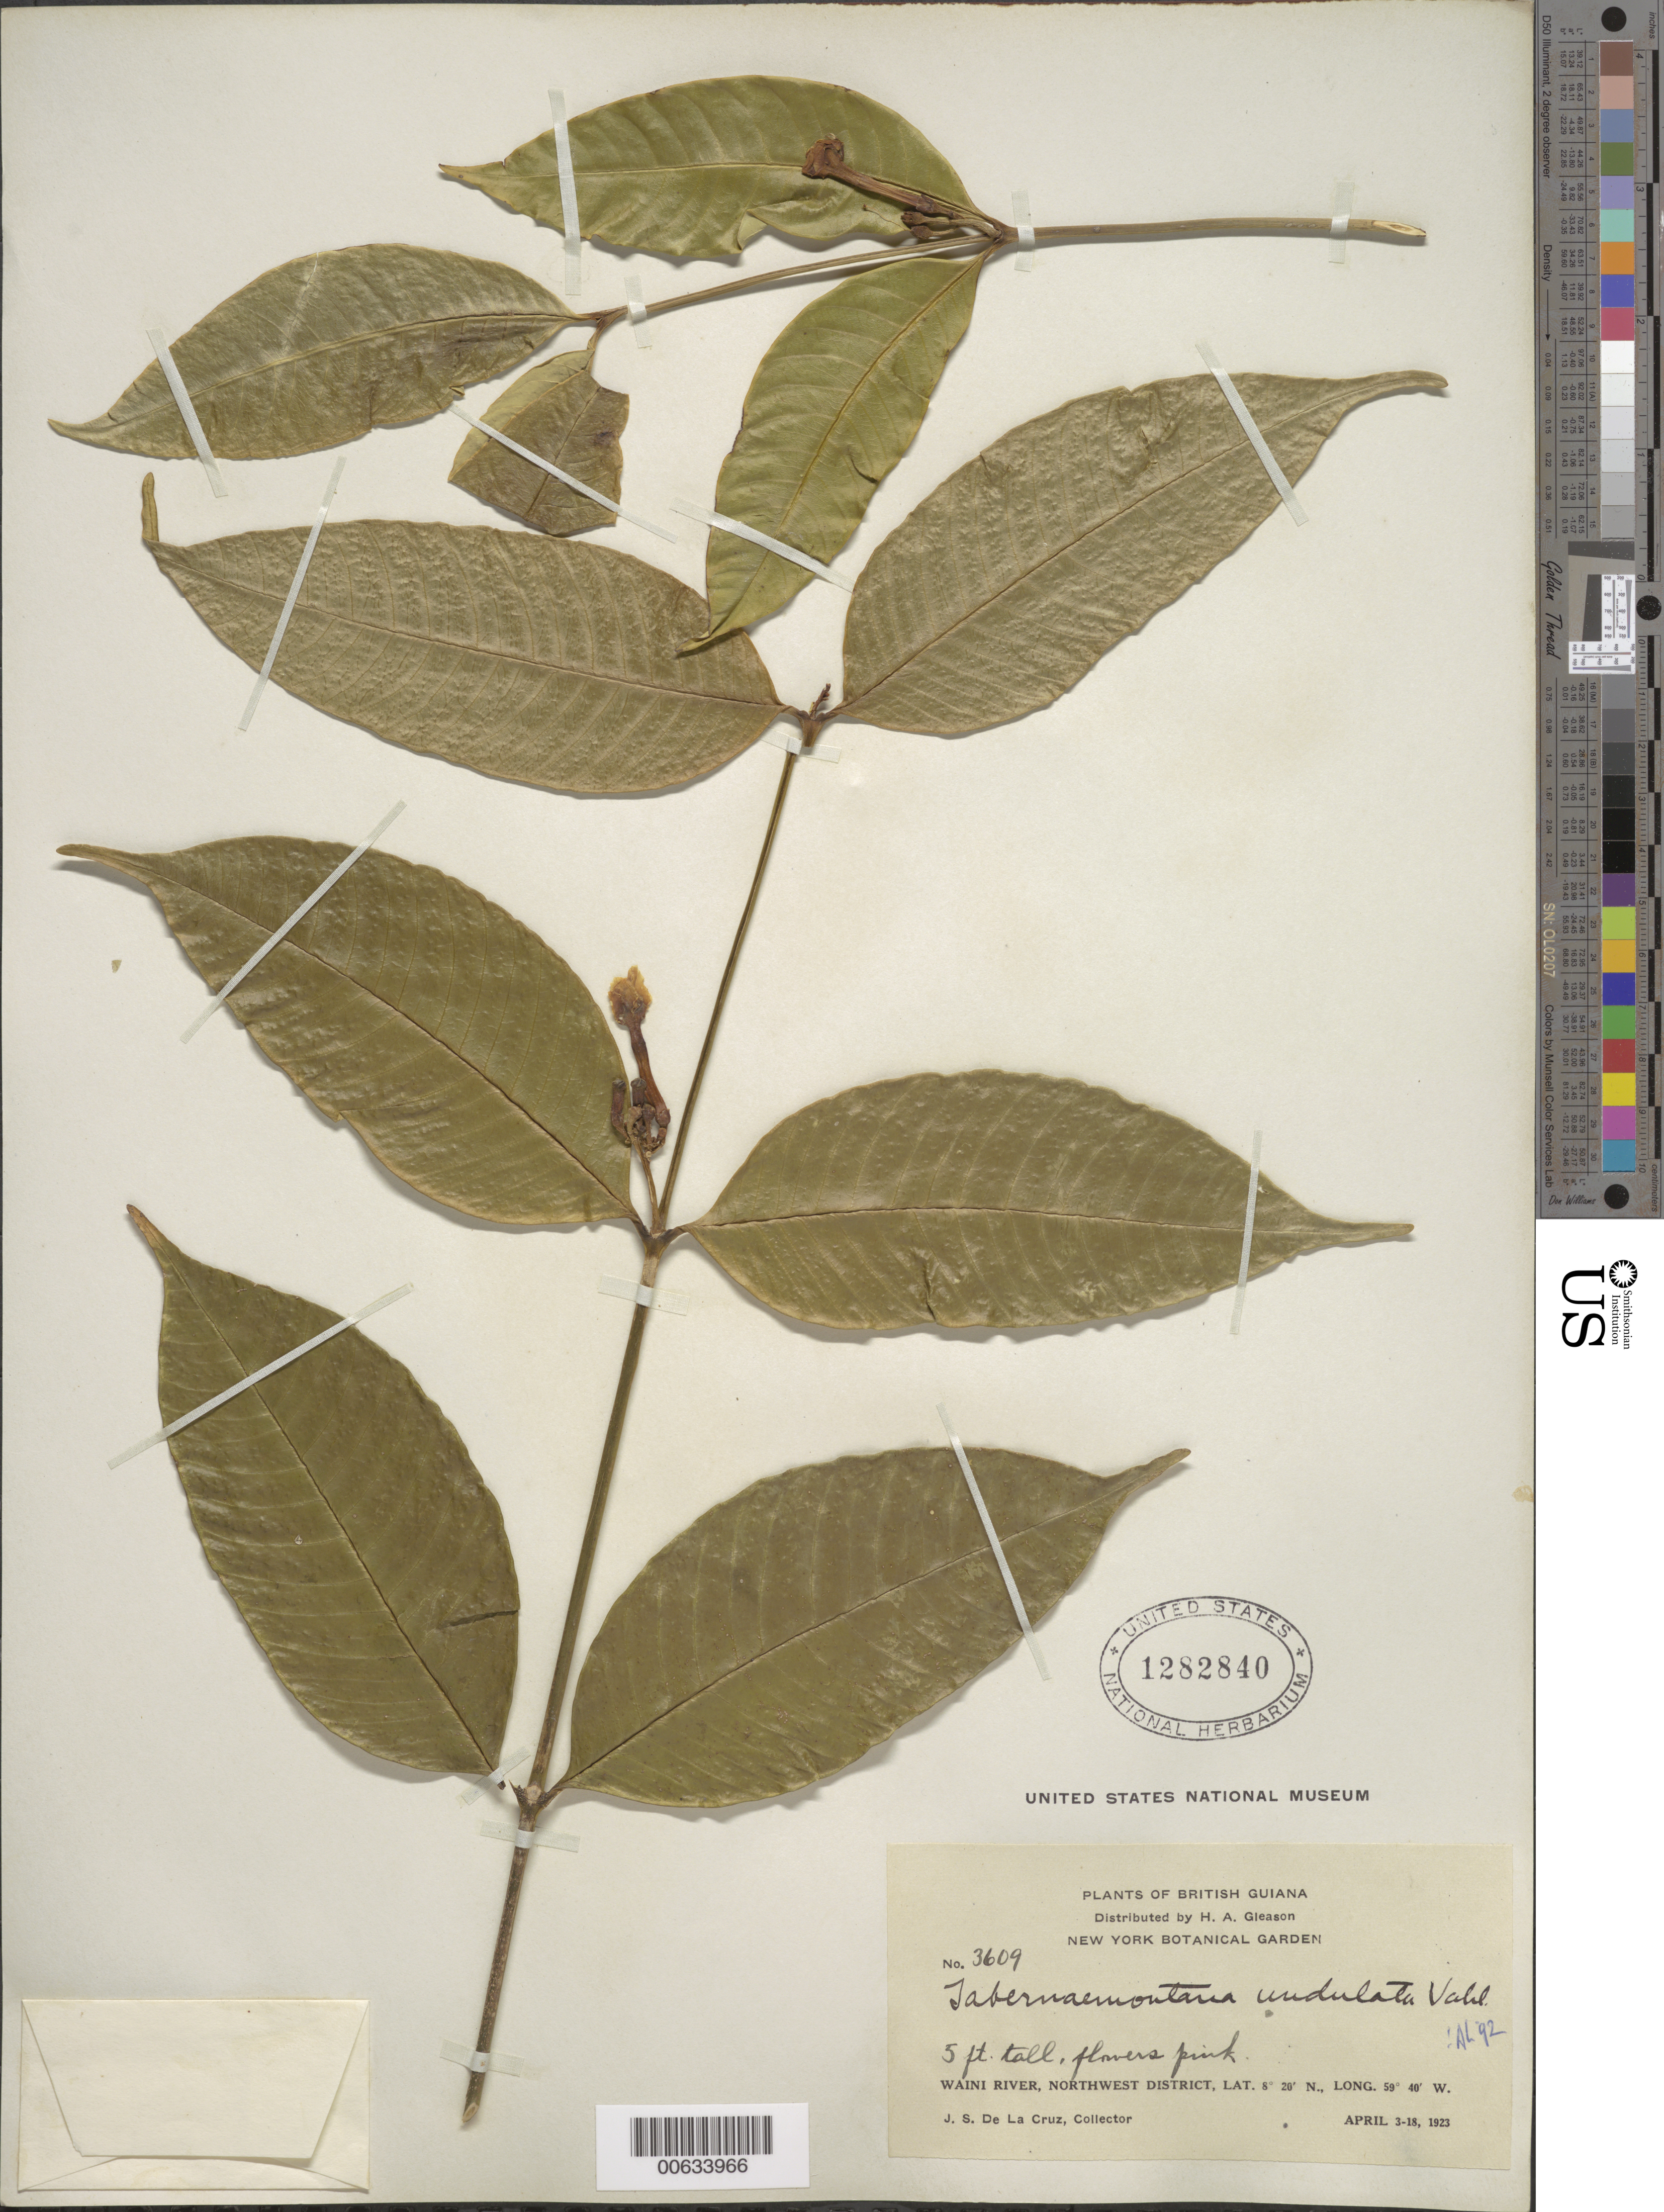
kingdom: Plantae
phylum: Tracheophyta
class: Magnoliopsida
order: Gentianales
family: Apocynaceae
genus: Tabernaemontana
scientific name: Tabernaemontana undulata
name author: Vahl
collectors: J. S. de la Cruz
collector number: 3609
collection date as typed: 3-Apr-23 to 18-Apr-23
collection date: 1923-04-03/1923-04-18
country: Guyana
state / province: Barima-Waini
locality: Waini R., NW District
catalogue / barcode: US 1282840